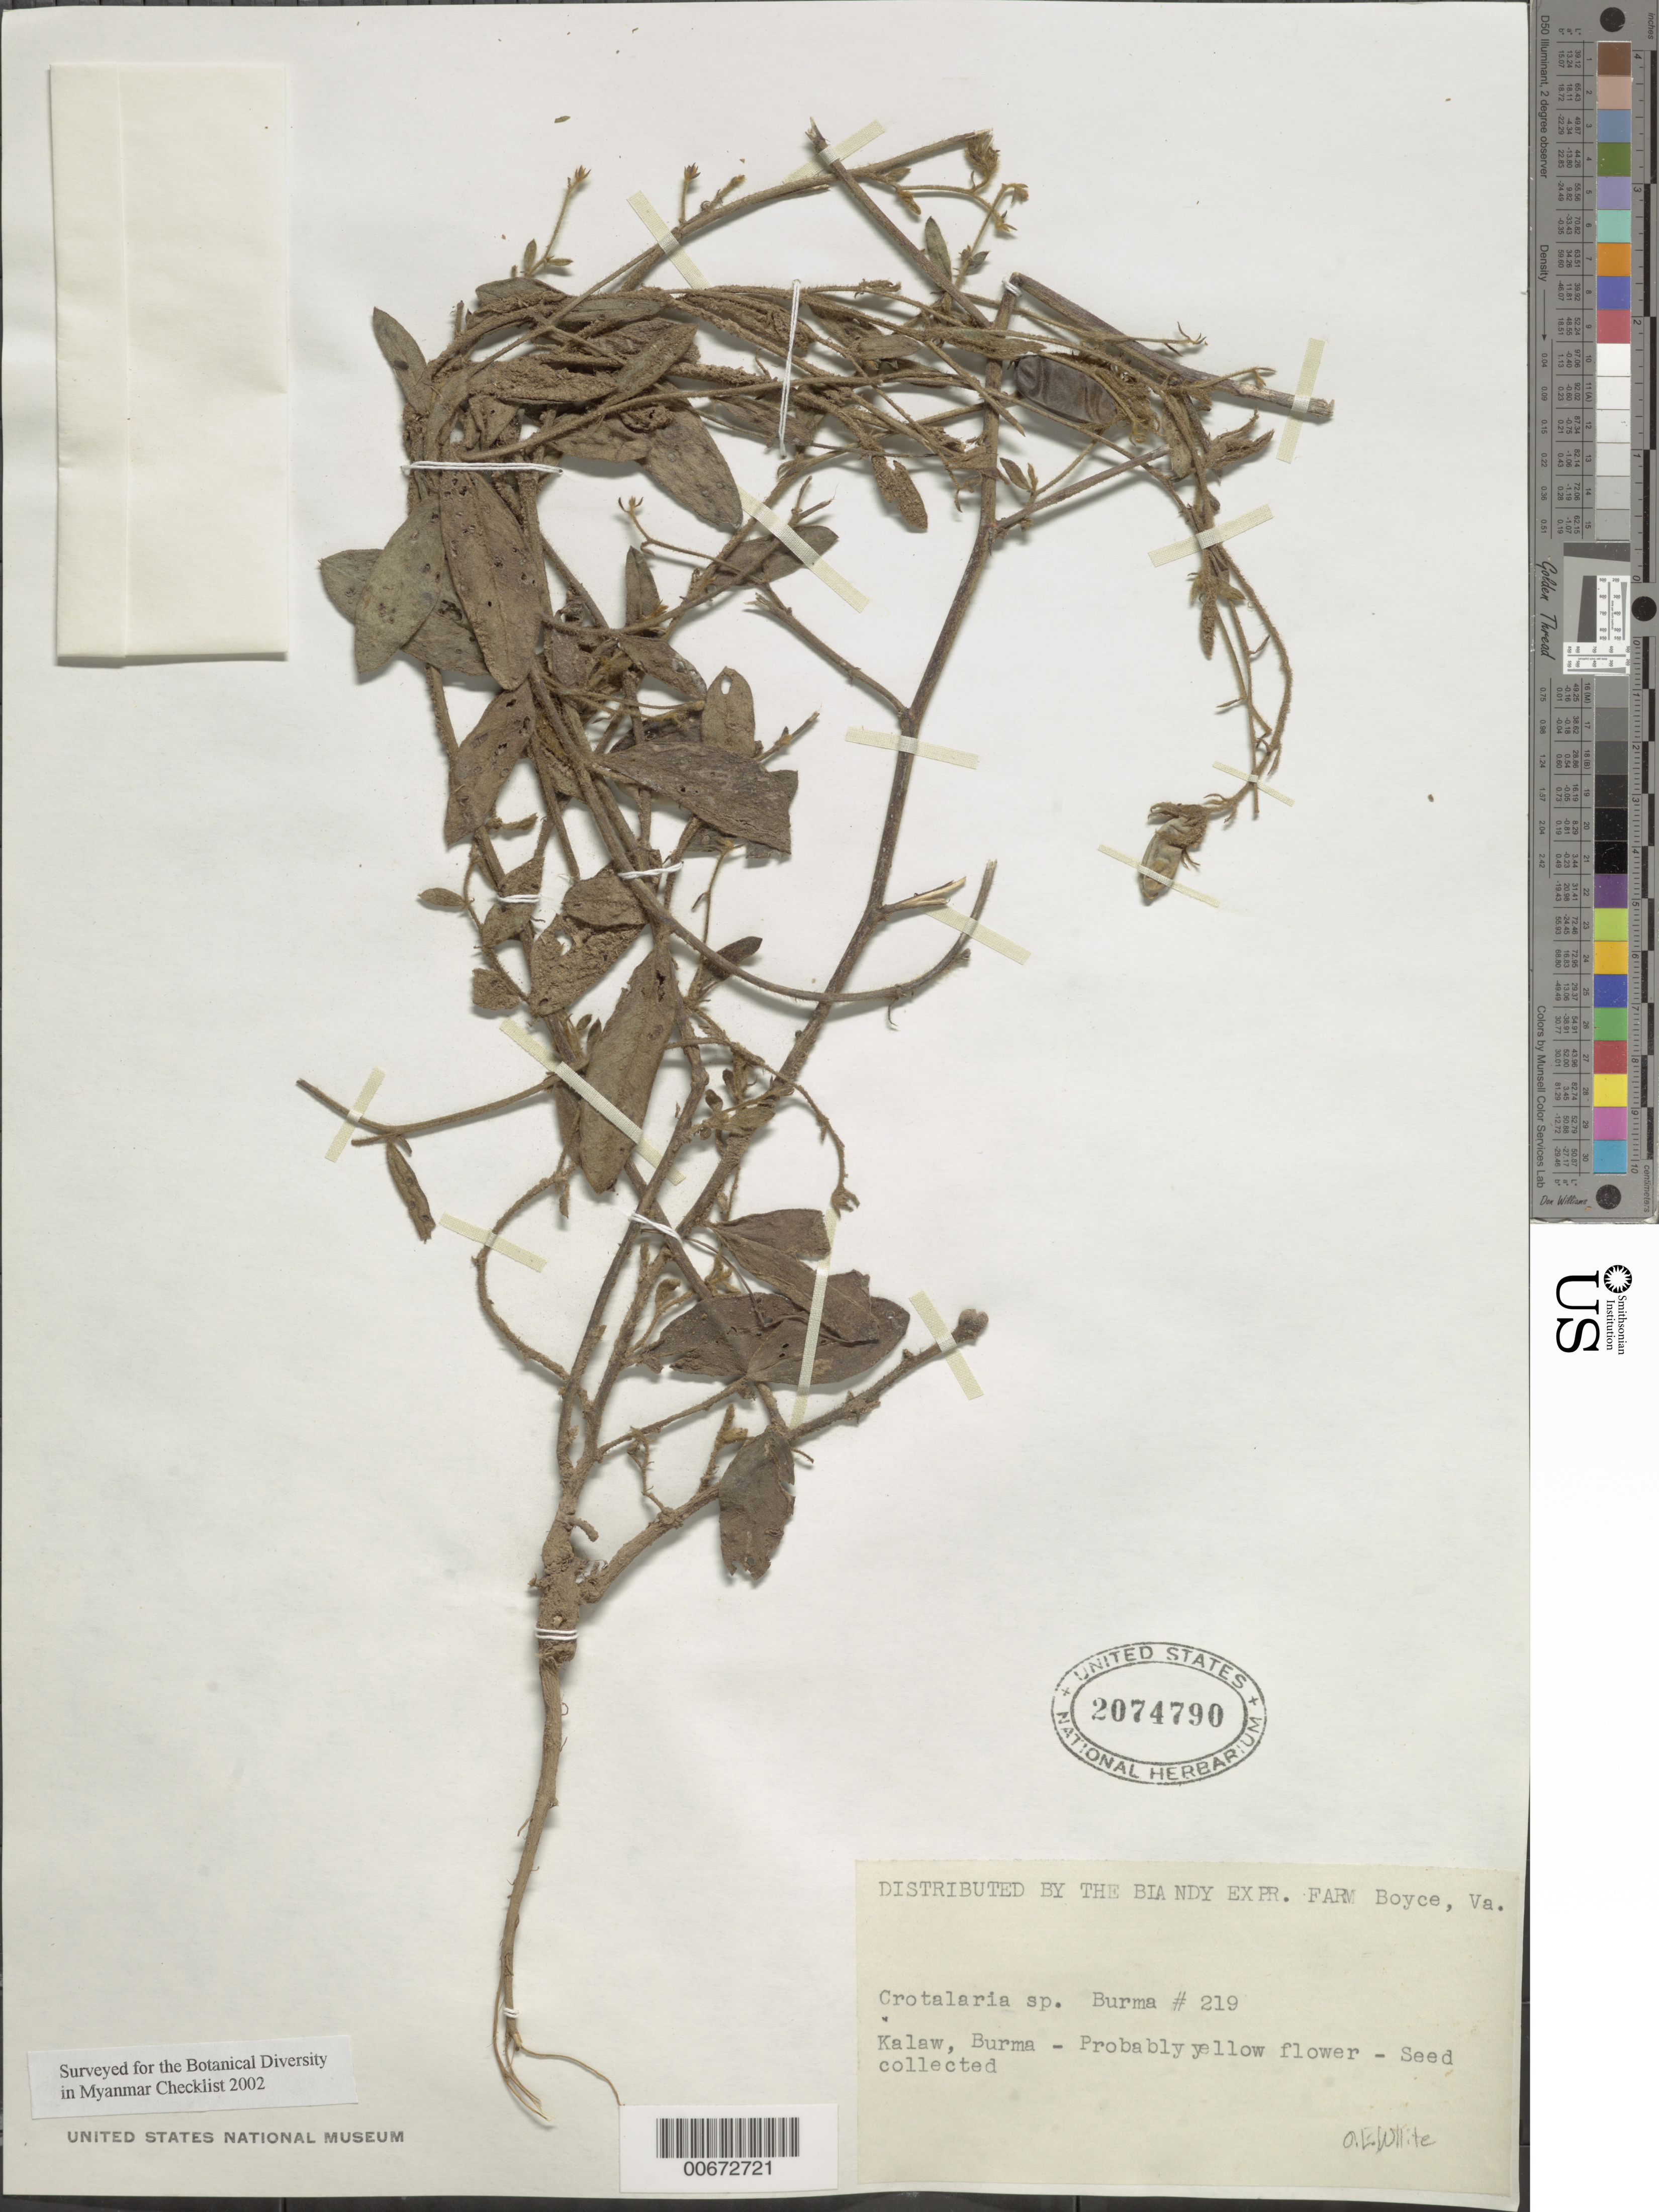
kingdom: Plantae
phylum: Tracheophyta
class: Magnoliopsida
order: Fabales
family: Fabaceae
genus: Crotalaria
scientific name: Crotalaria sp.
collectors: O. E. White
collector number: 219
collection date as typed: Dec 1950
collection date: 1950-12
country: Myanmar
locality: Kalaw.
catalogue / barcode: US 2074790